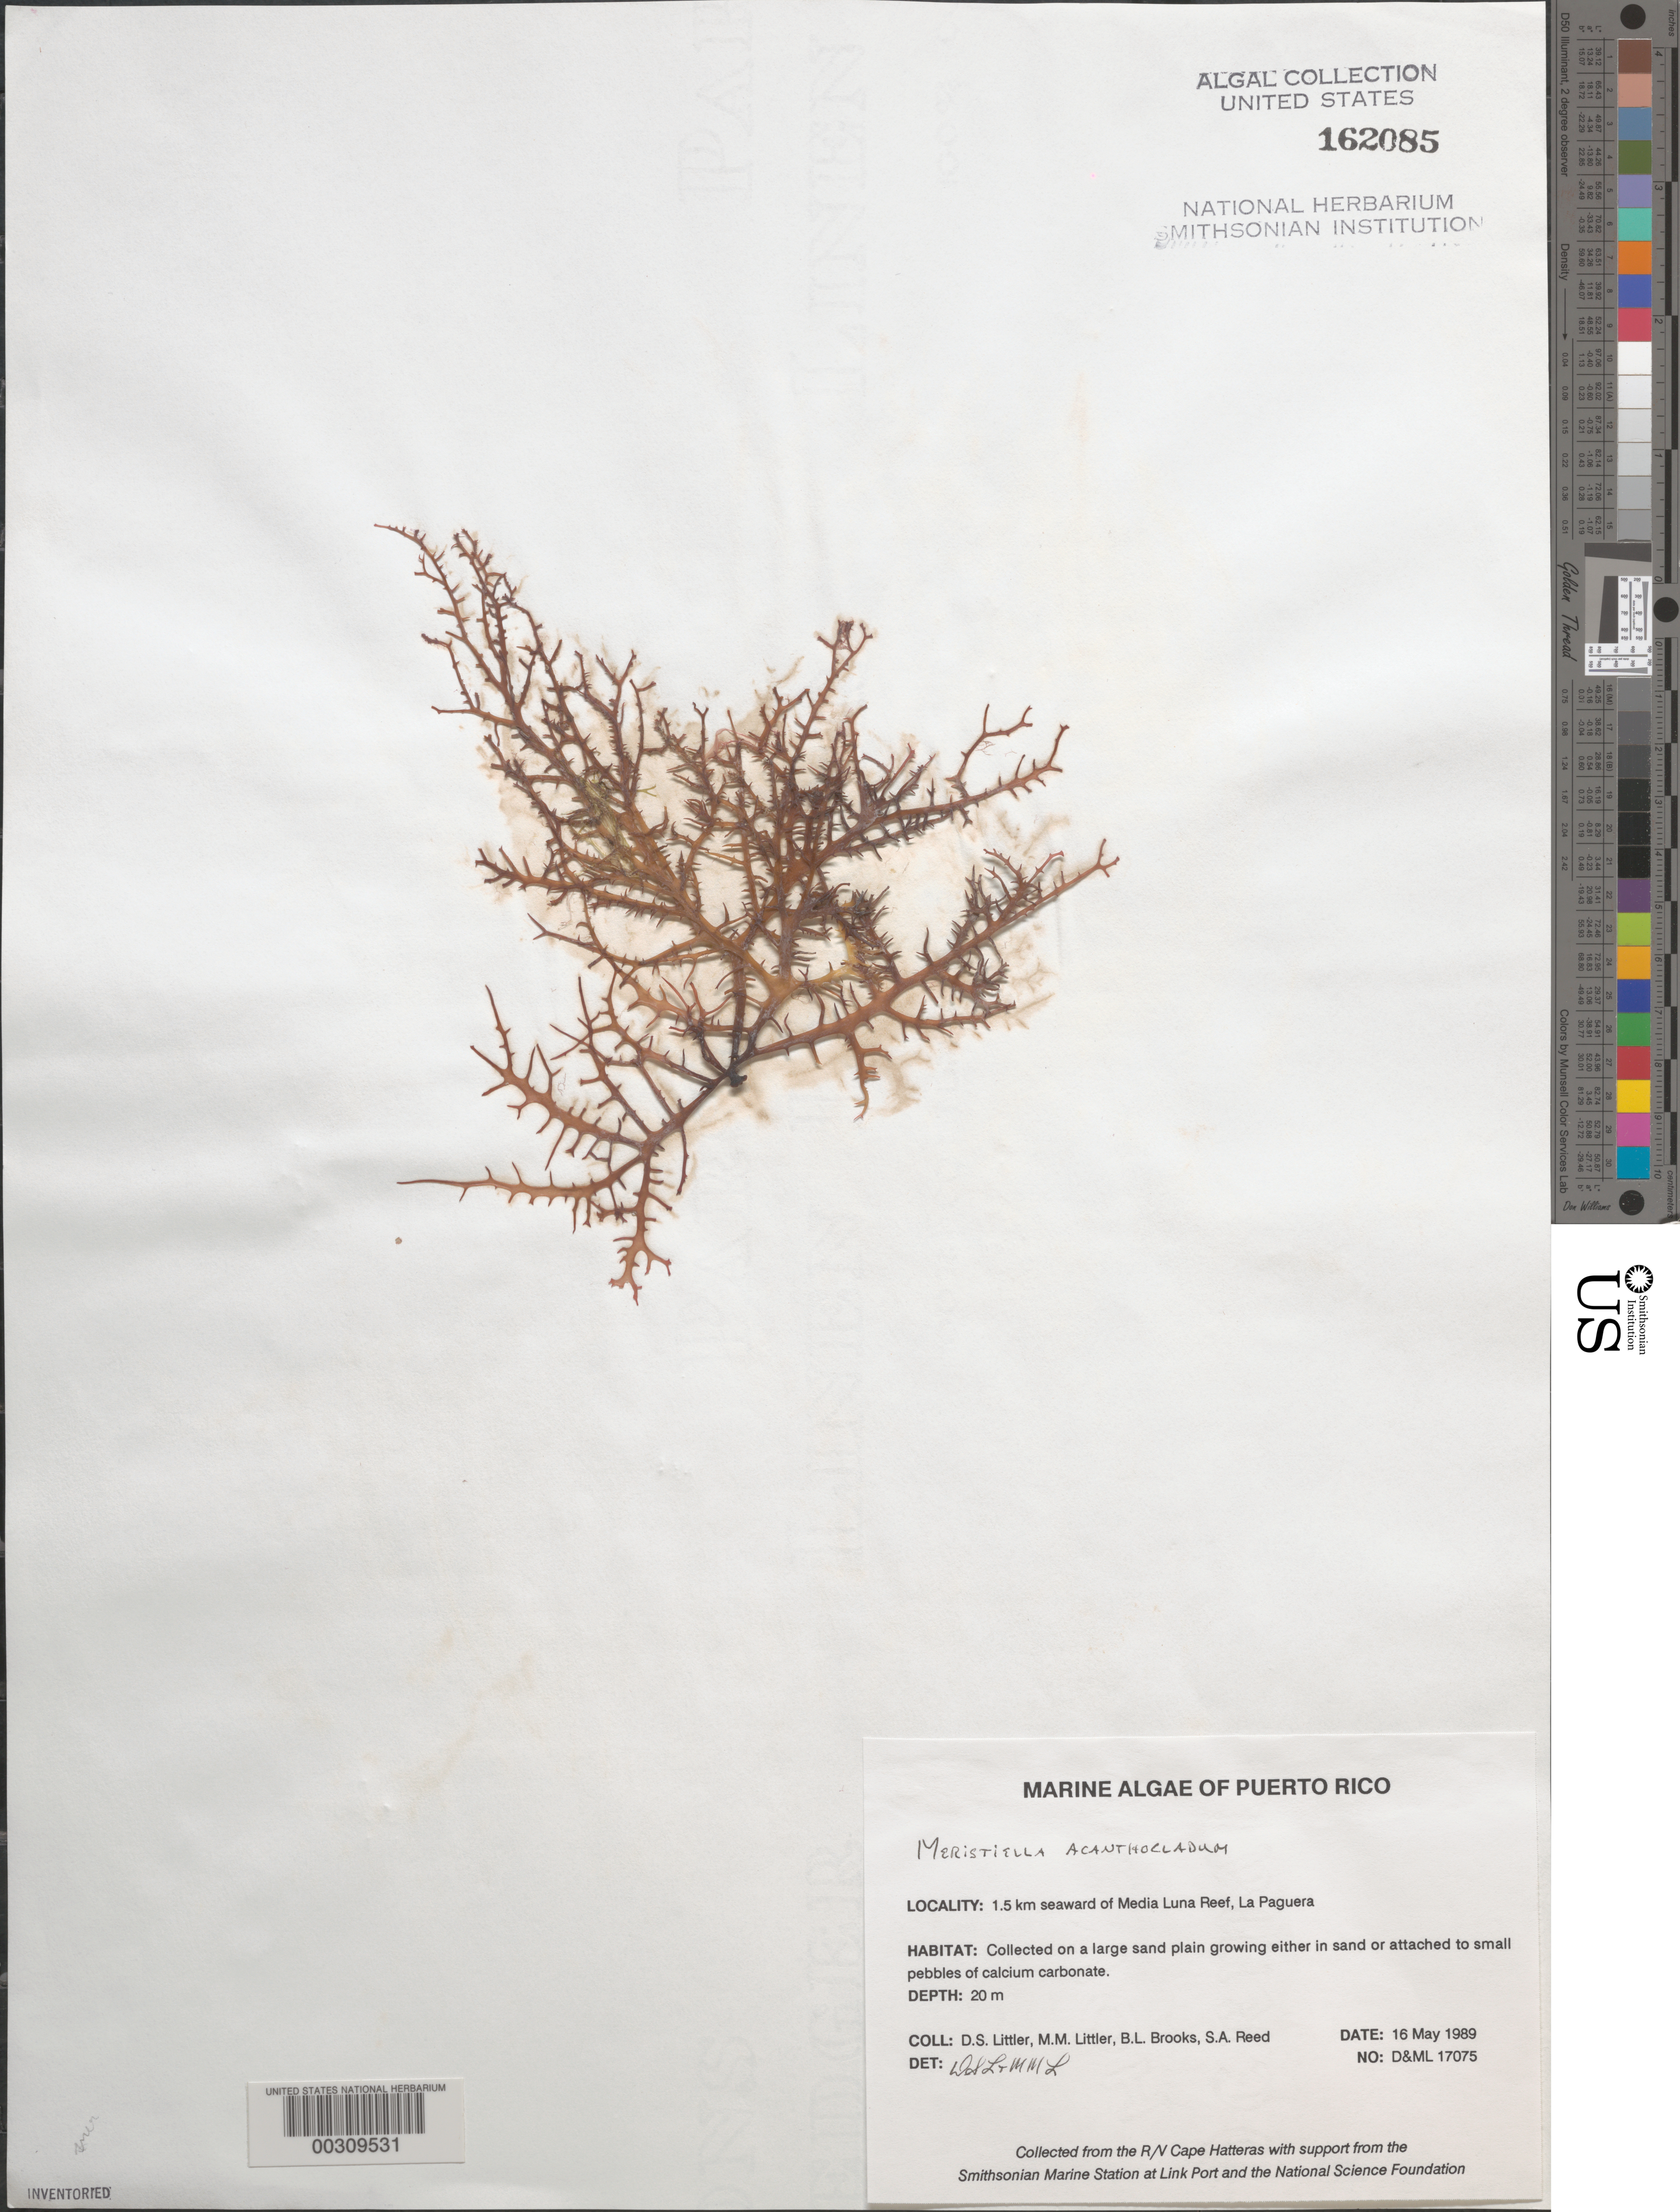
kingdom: Plantae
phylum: Rhodophyta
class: Florideophyceae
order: Gigartinales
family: Areschougiaceae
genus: Meristiella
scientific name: Meristiella acanthocladum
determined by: Littler, D. S.; Littler, M. M.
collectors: D. S. Littler, M. M. Littler, B. Brooks & S. Reed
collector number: D&ML 17075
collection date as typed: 16 May 1989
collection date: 1989-05-16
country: Puerto Rico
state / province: Lajas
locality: La Parguera, 1.5 km seaward of Media Luna Reef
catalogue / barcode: US 162085